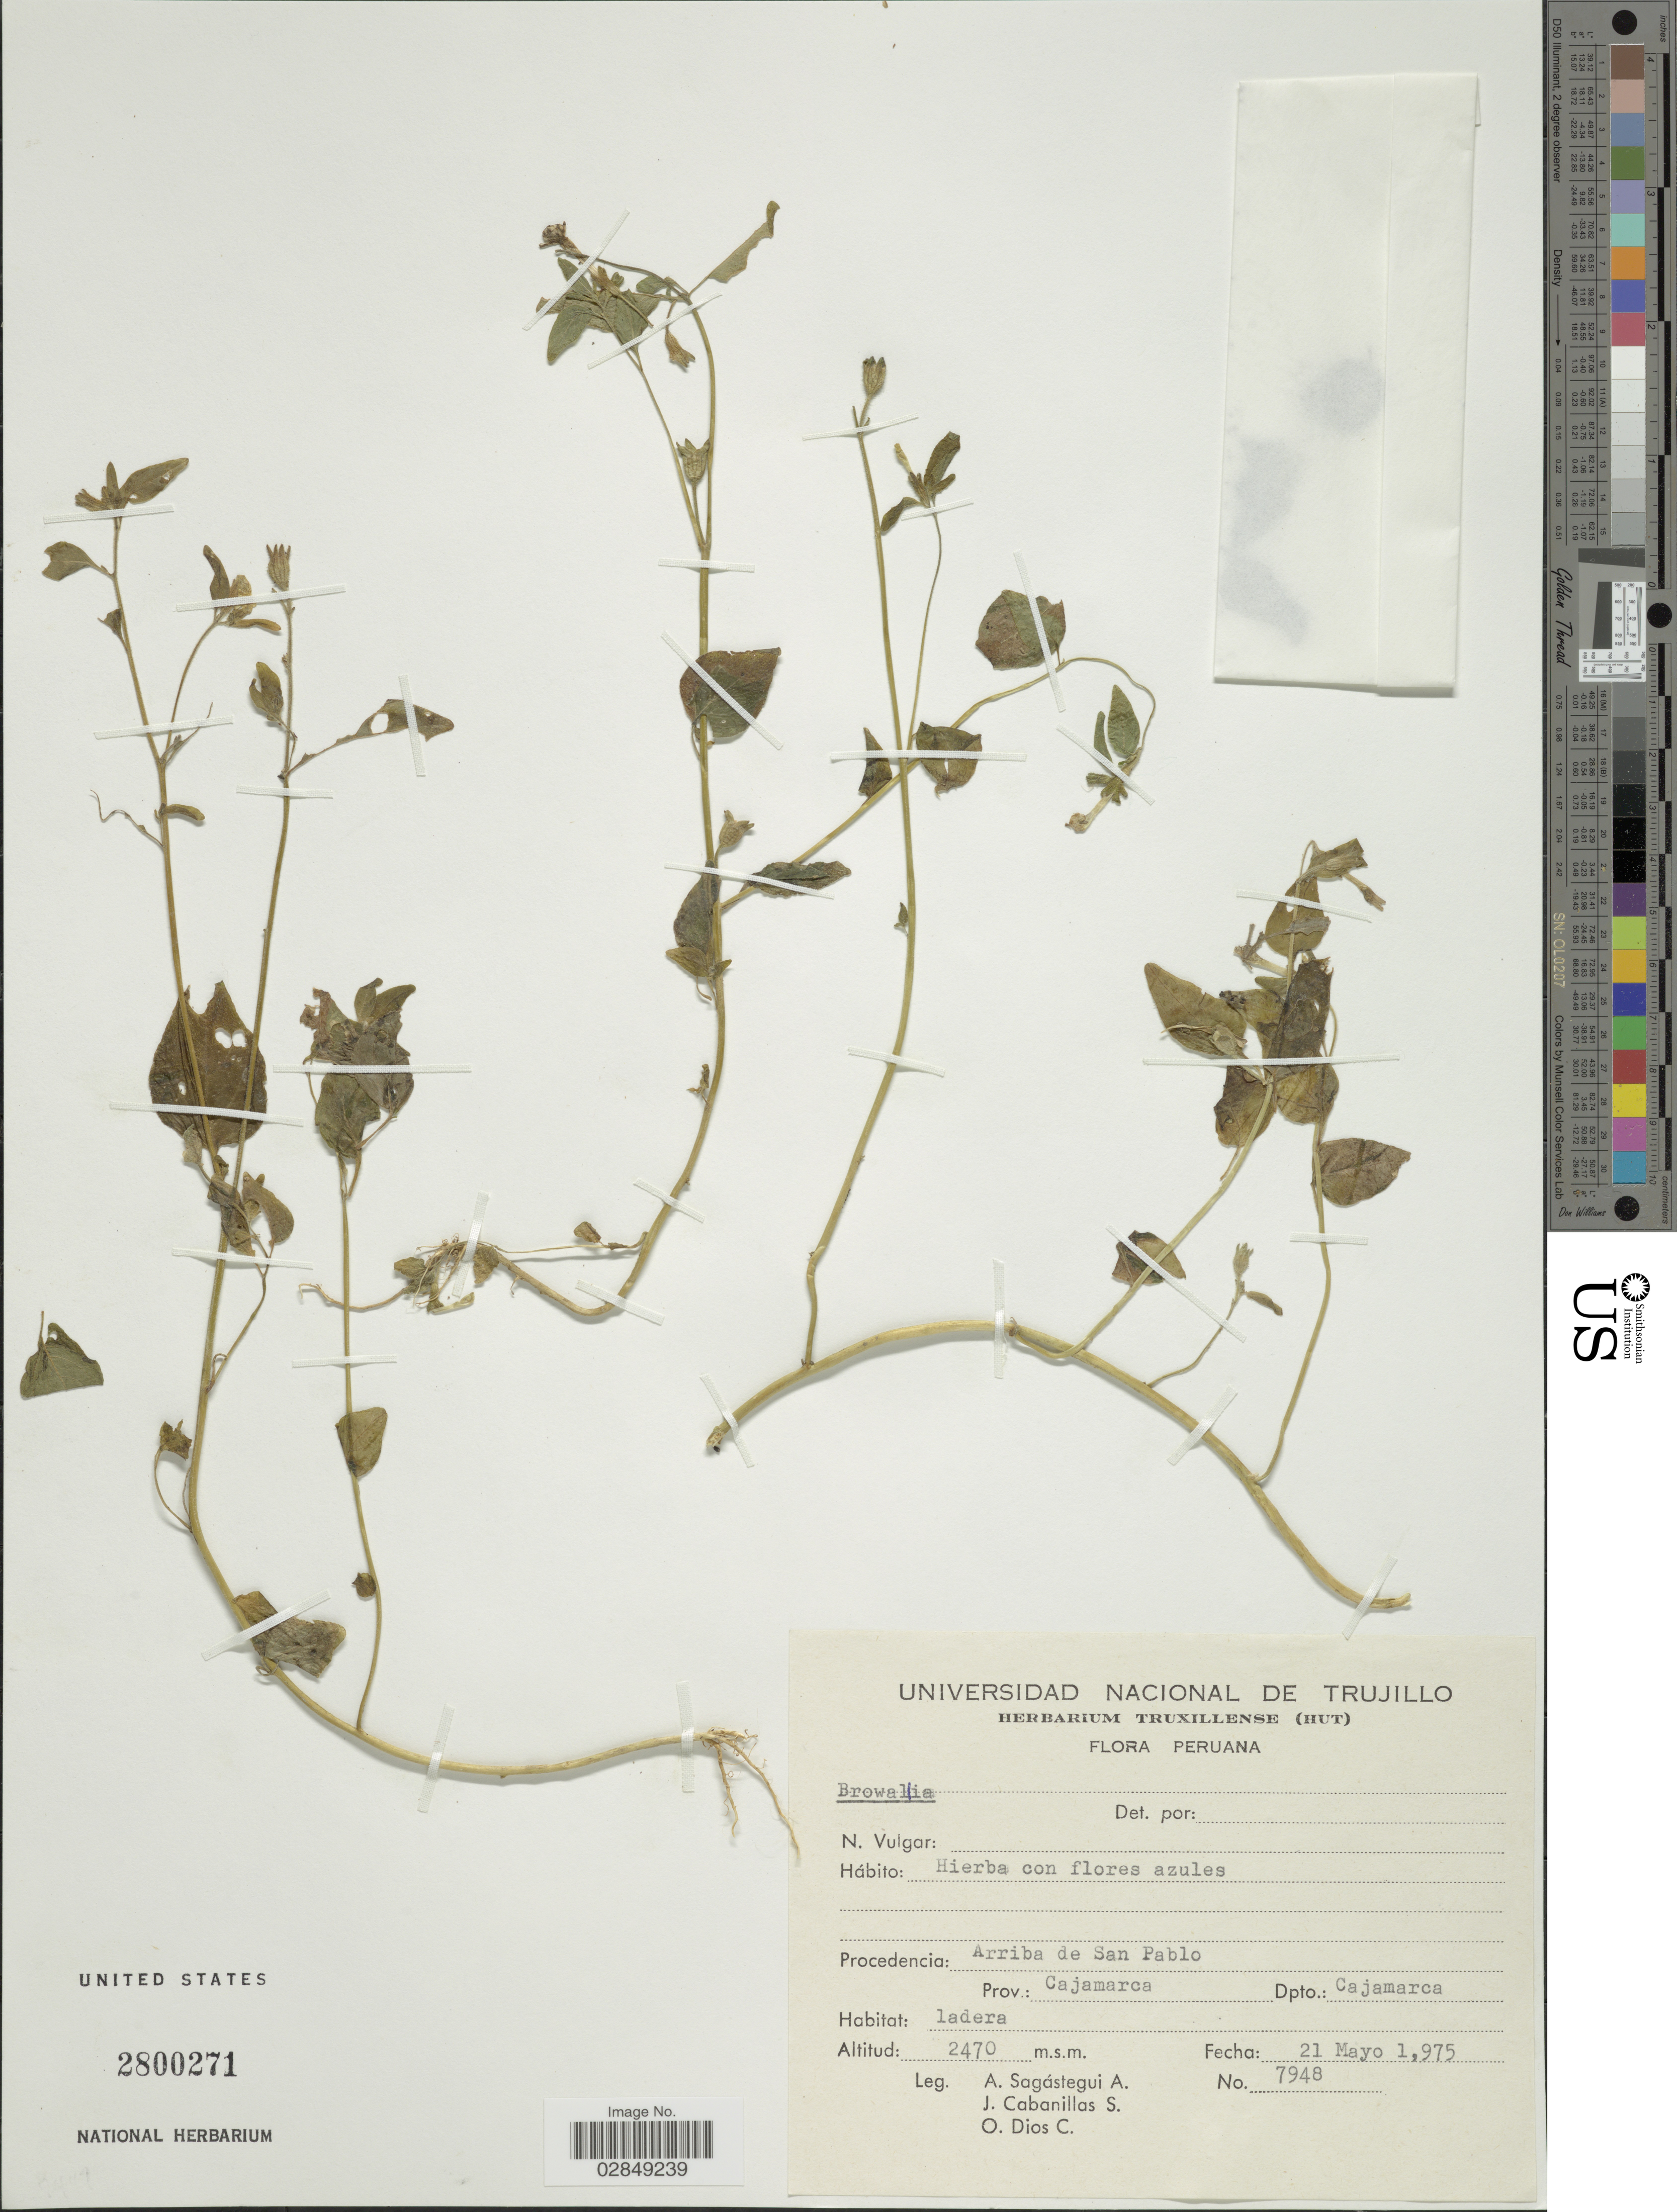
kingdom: Plantae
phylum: Tracheophyta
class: Magnoliopsida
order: Solanales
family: Solanaceae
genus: Browallia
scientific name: Browallia sp.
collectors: A. Sagástegui A., J. Cabanillas S. & O. Dios C.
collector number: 7948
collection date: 1975-05-21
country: Peru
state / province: Cajamarca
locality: Arriba de San Pablo. Dpto.: Cajamarca.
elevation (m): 2470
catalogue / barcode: US 2800271